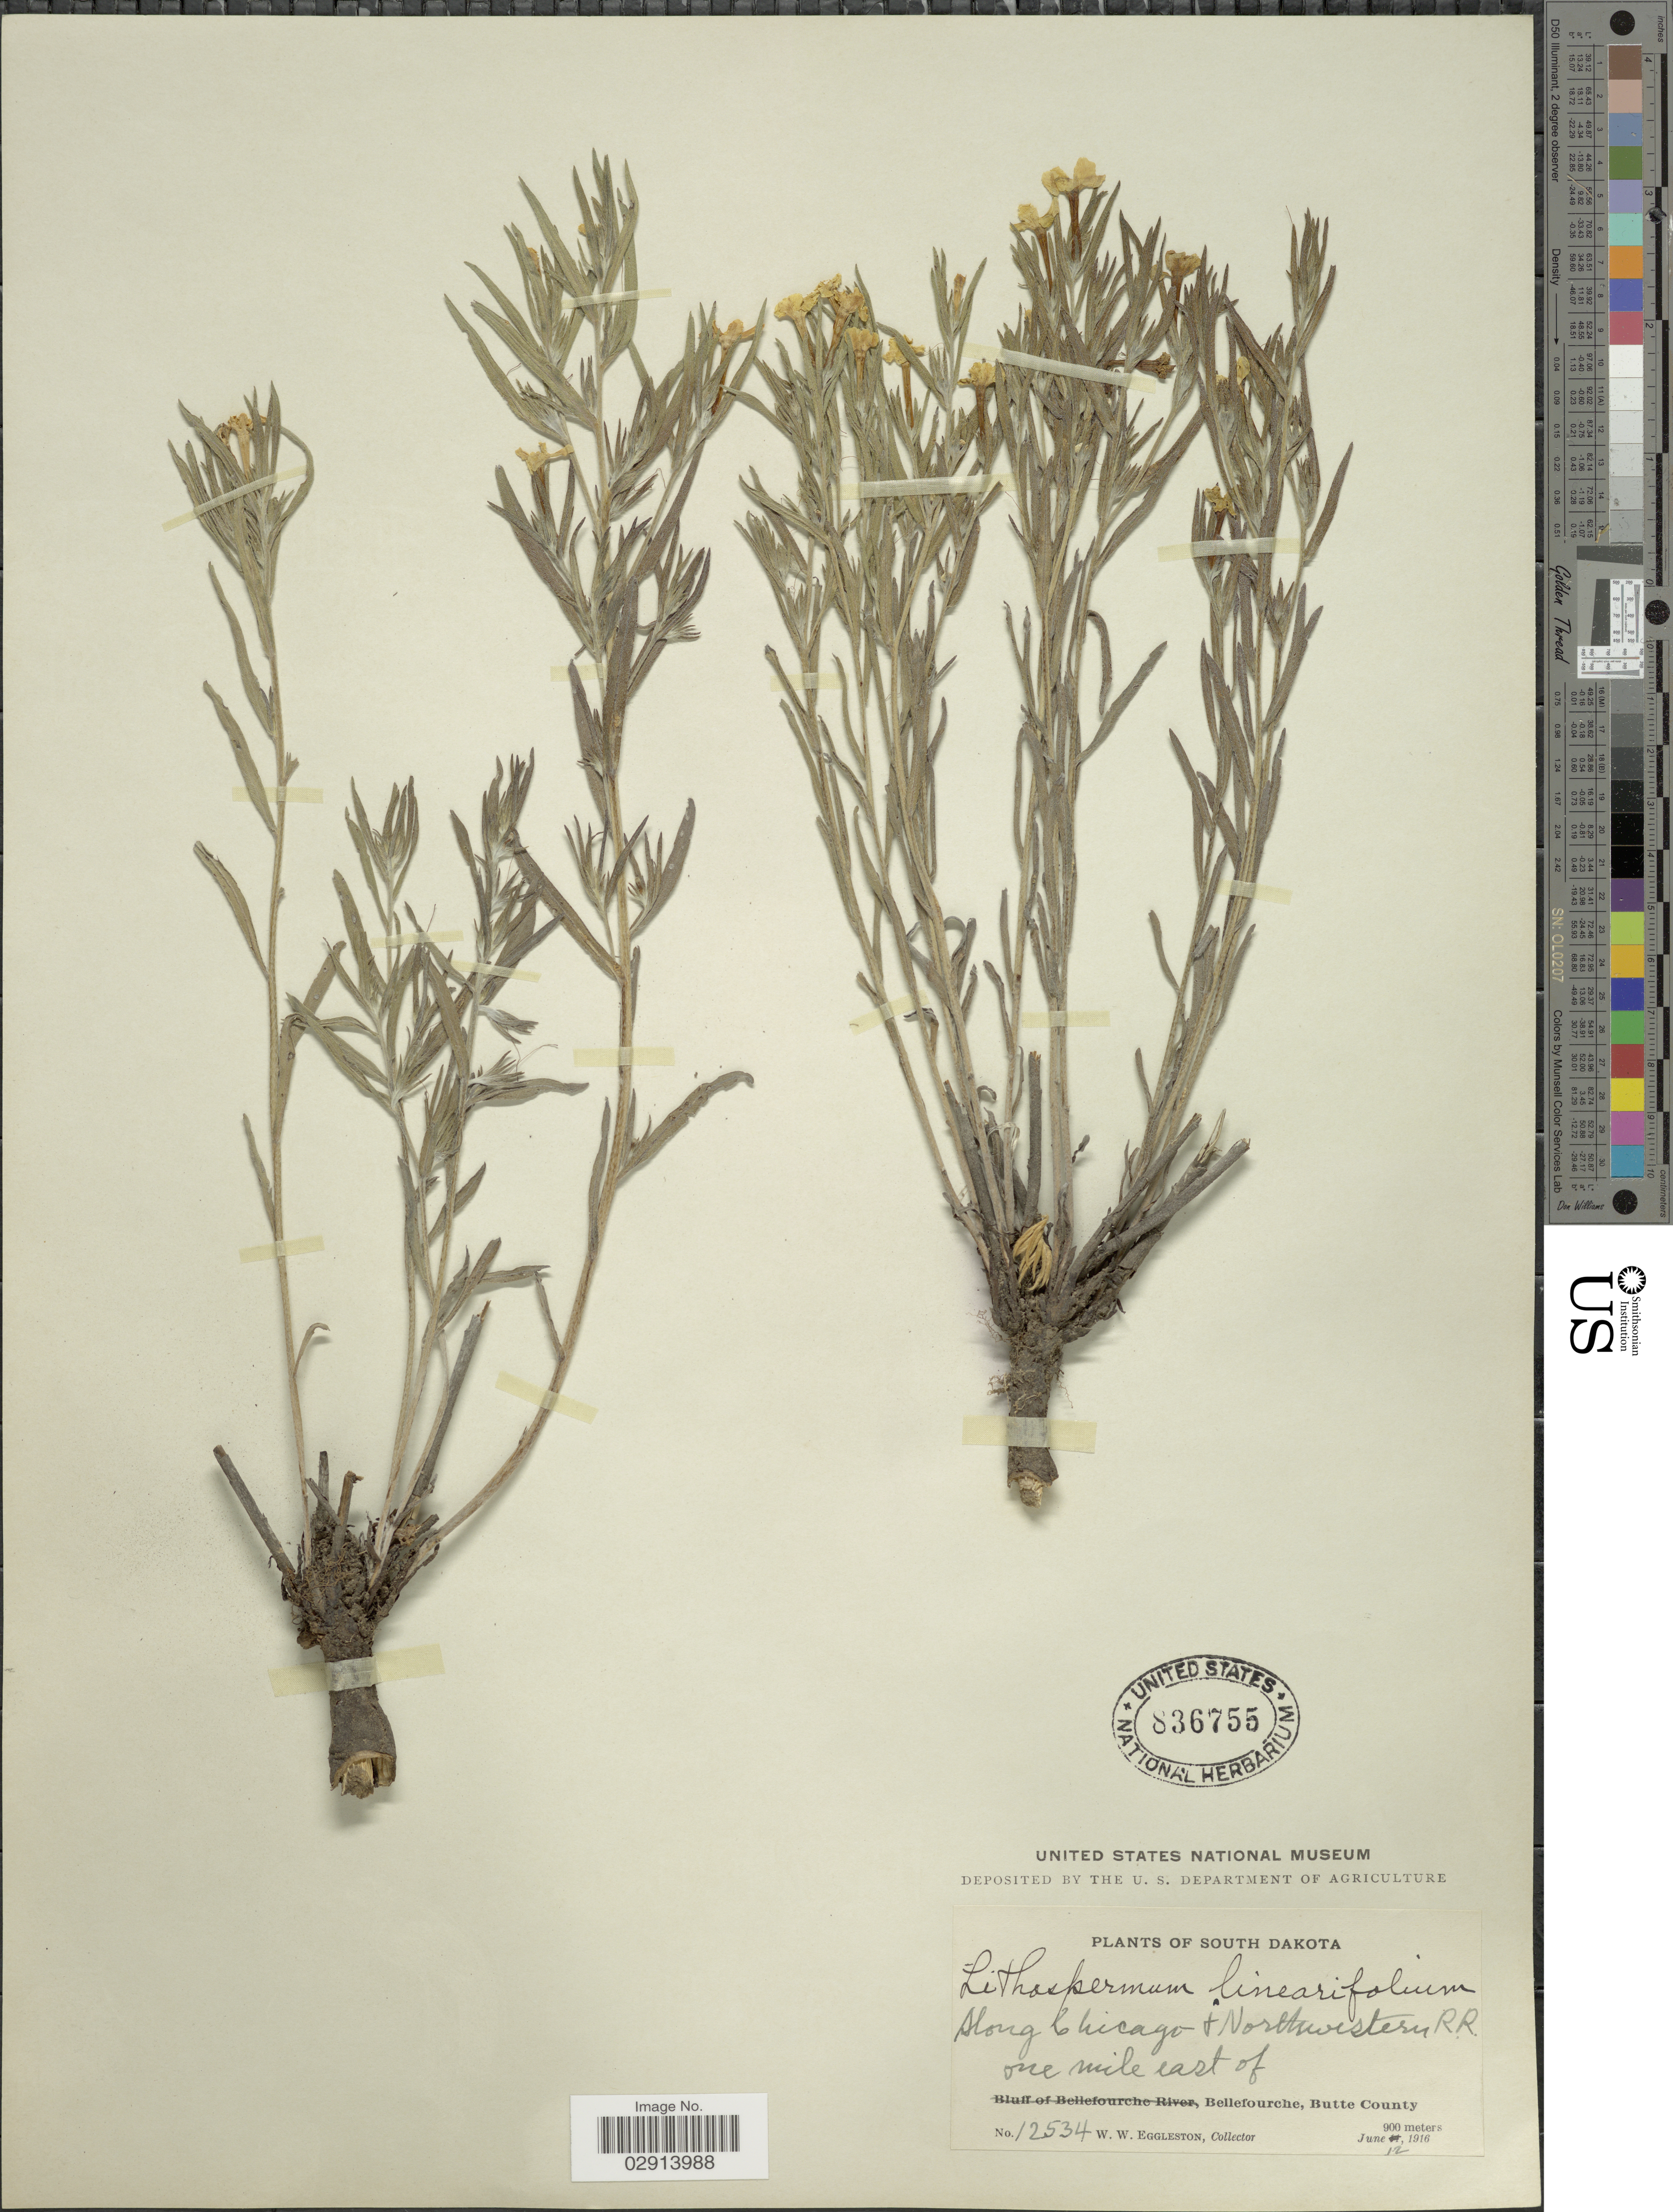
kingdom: Plantae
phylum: Tracheophyta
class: Magnoliopsida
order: Boraginales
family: Boraginaceae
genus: Lithospermum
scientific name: Lithospermum incisum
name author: Lehm.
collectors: W. W. Eggleston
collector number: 12534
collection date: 1916-06-12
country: United States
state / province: South Dakota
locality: Along Chigaco & Northwestern R.R. one mile east of Bellefourche, Butte County.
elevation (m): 900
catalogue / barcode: US 836755